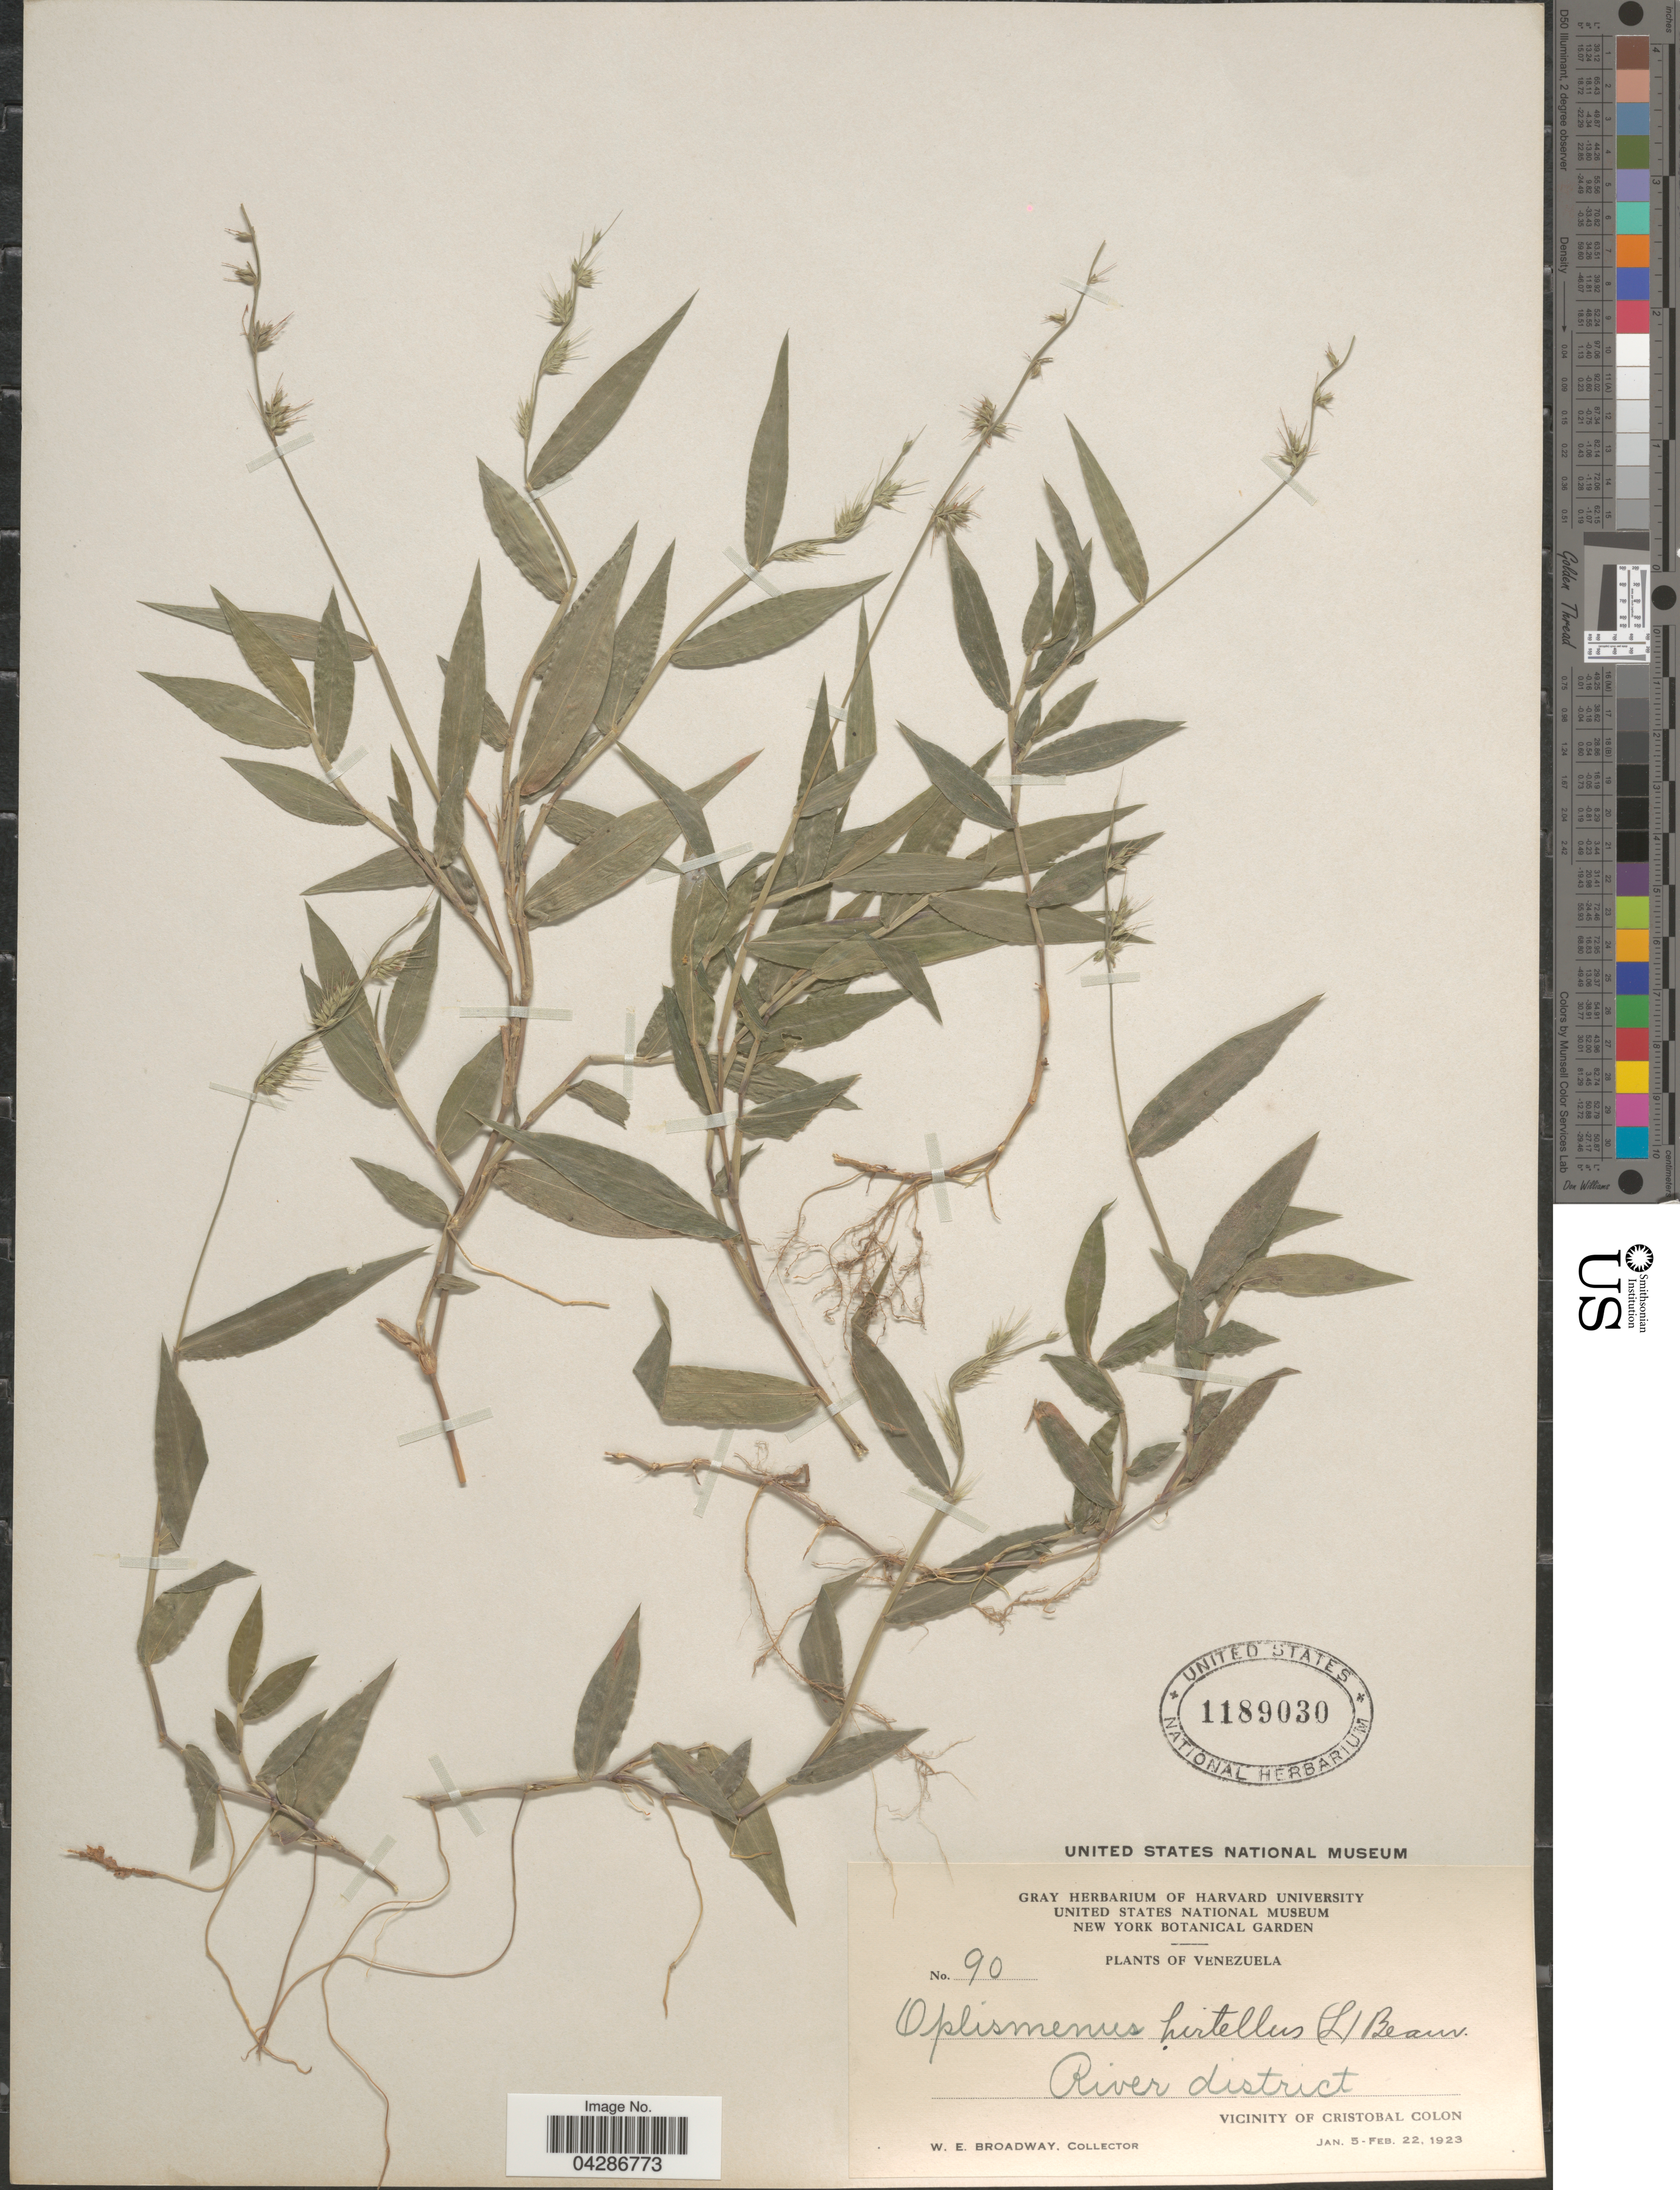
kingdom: Plantae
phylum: Tracheophyta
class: Liliopsida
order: Poales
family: Poaceae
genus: Oplismenus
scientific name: Oplismenus hirtellus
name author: (L.) P. Beauv.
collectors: W. E. Broadway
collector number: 90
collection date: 1923-01-05/1923-02-22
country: Venezuela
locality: River district. Vicinity of Cristobal Colon.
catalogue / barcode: US 1189030